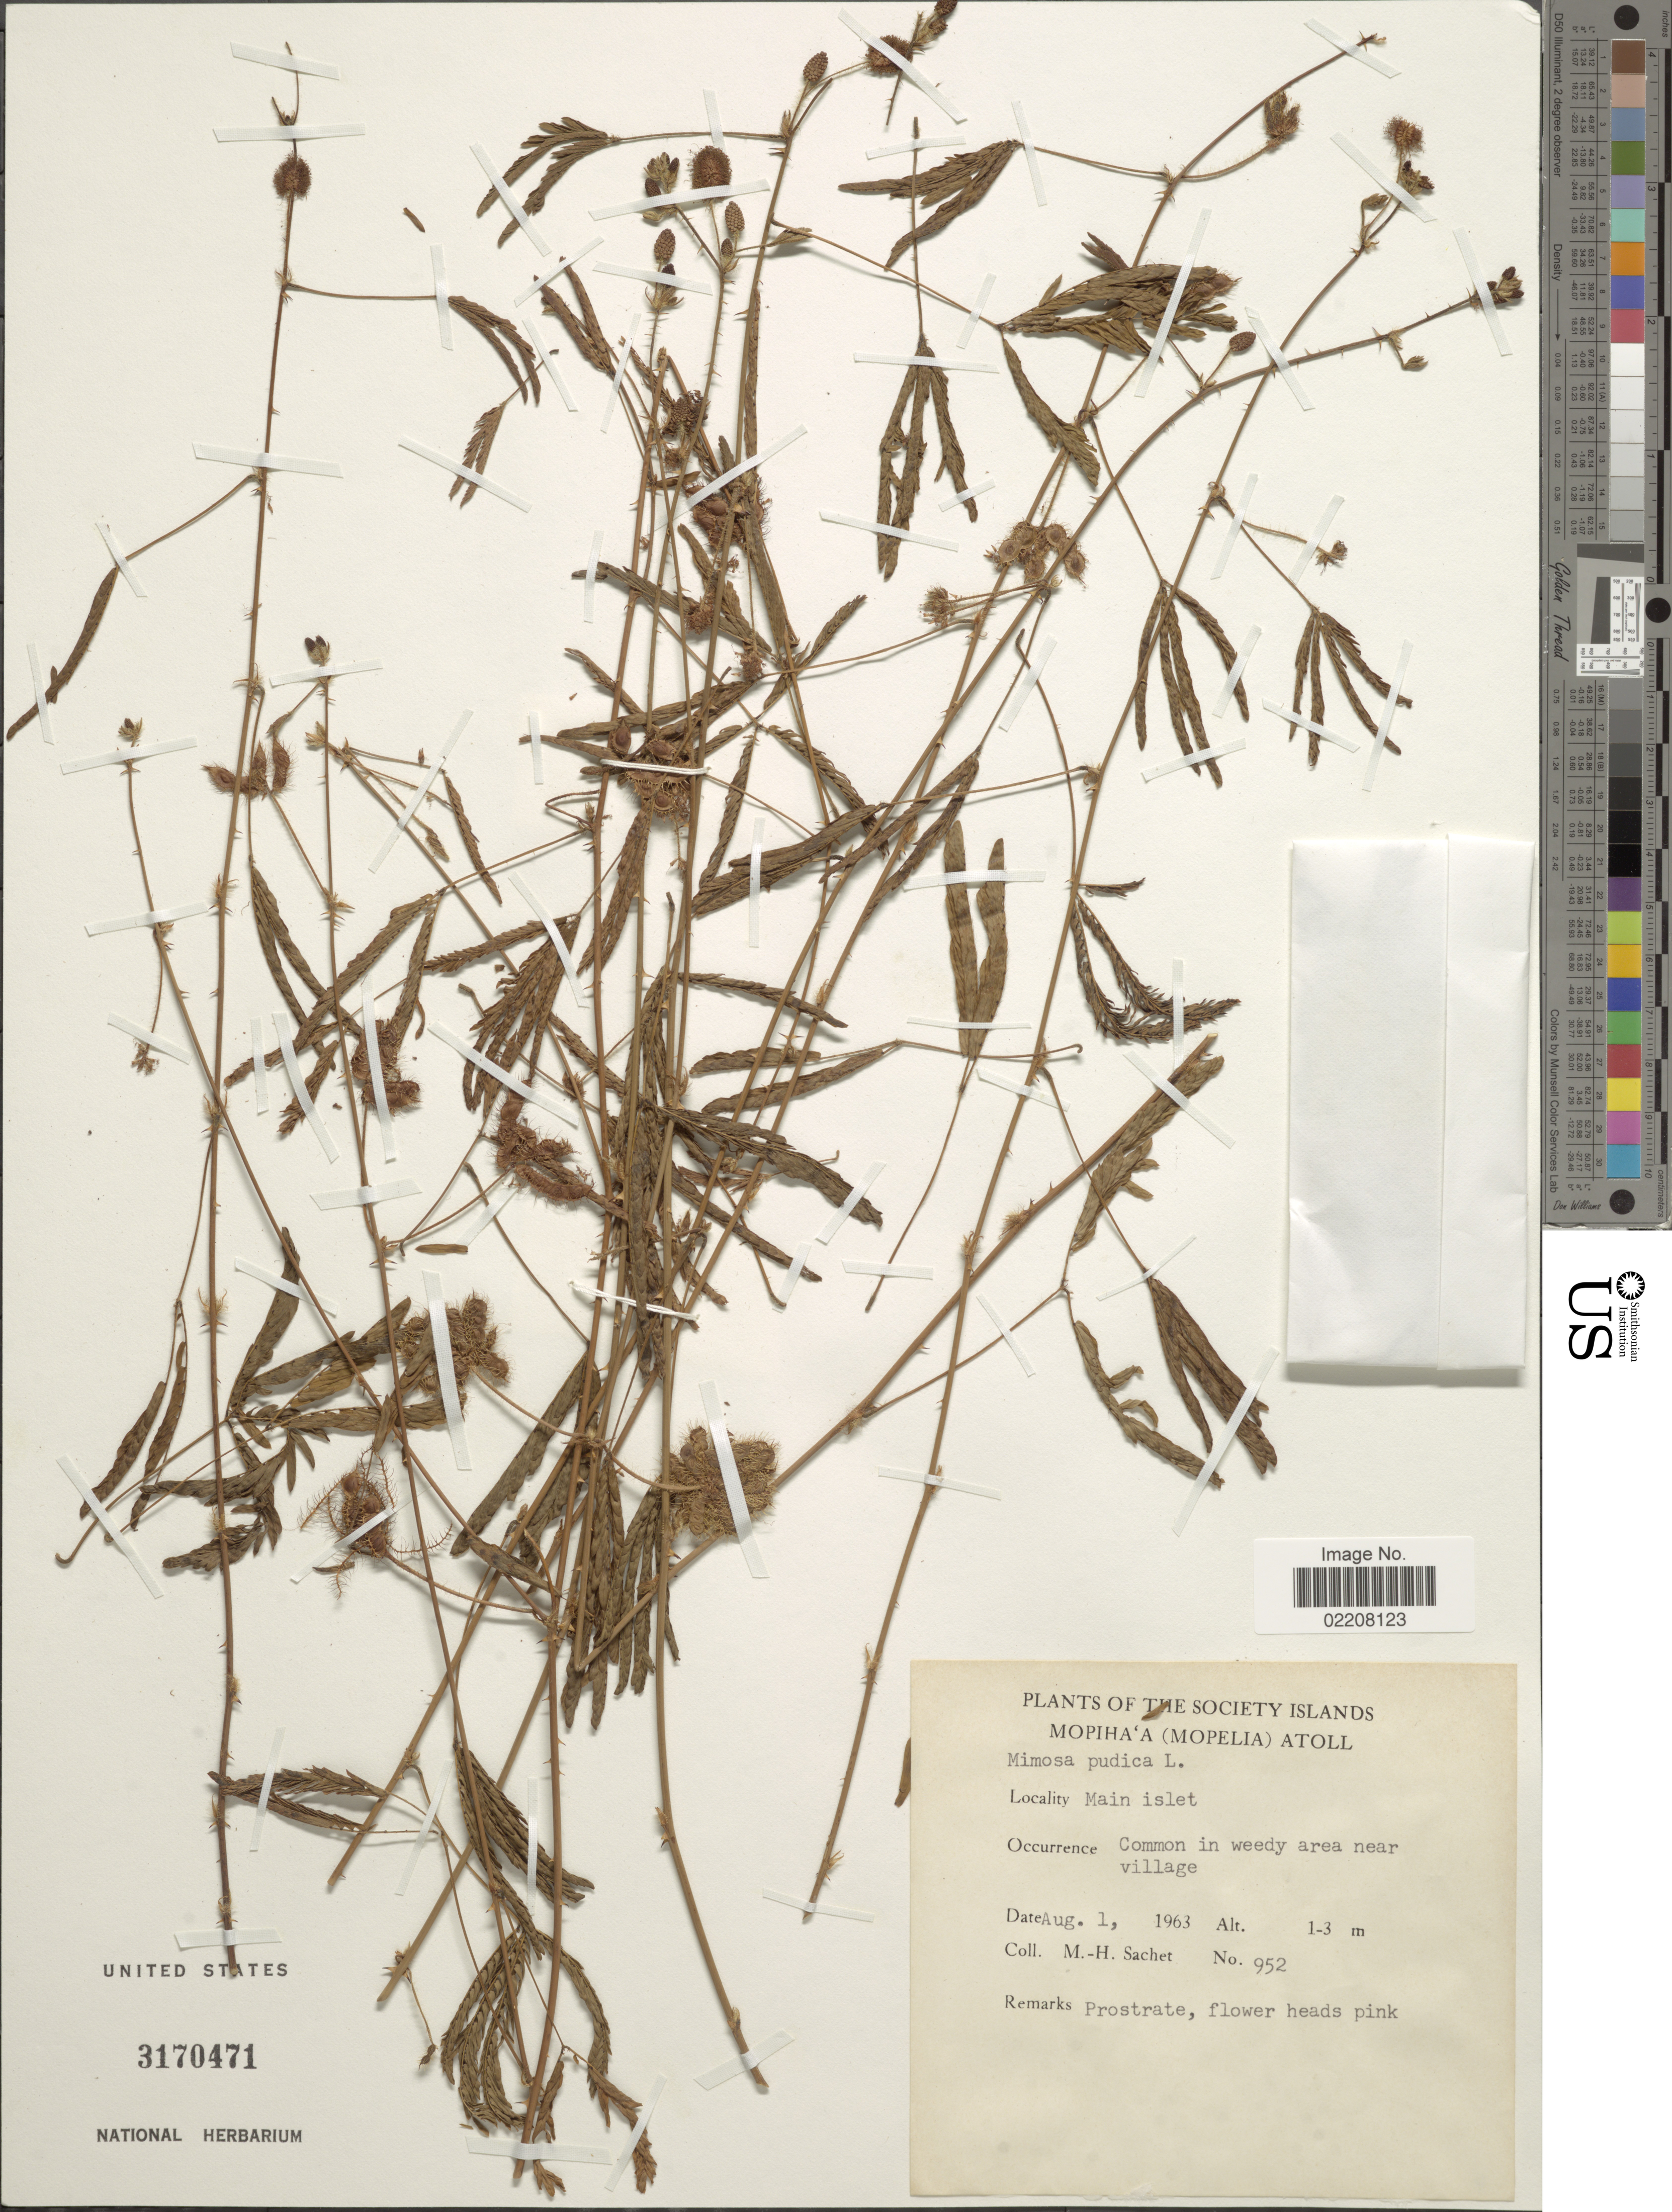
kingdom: Plantae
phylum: Tracheophyta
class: Magnoliopsida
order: Fabales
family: Fabaceae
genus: Mimosa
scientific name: Mimosa pudica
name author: L.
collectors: M.-H. Sachet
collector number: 952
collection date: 1963-08-01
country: French Polynesia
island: Maupihaa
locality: Society Islands. Mopiha'a (Mopelia) Atoll. Main islet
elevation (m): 1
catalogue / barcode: US 3170471